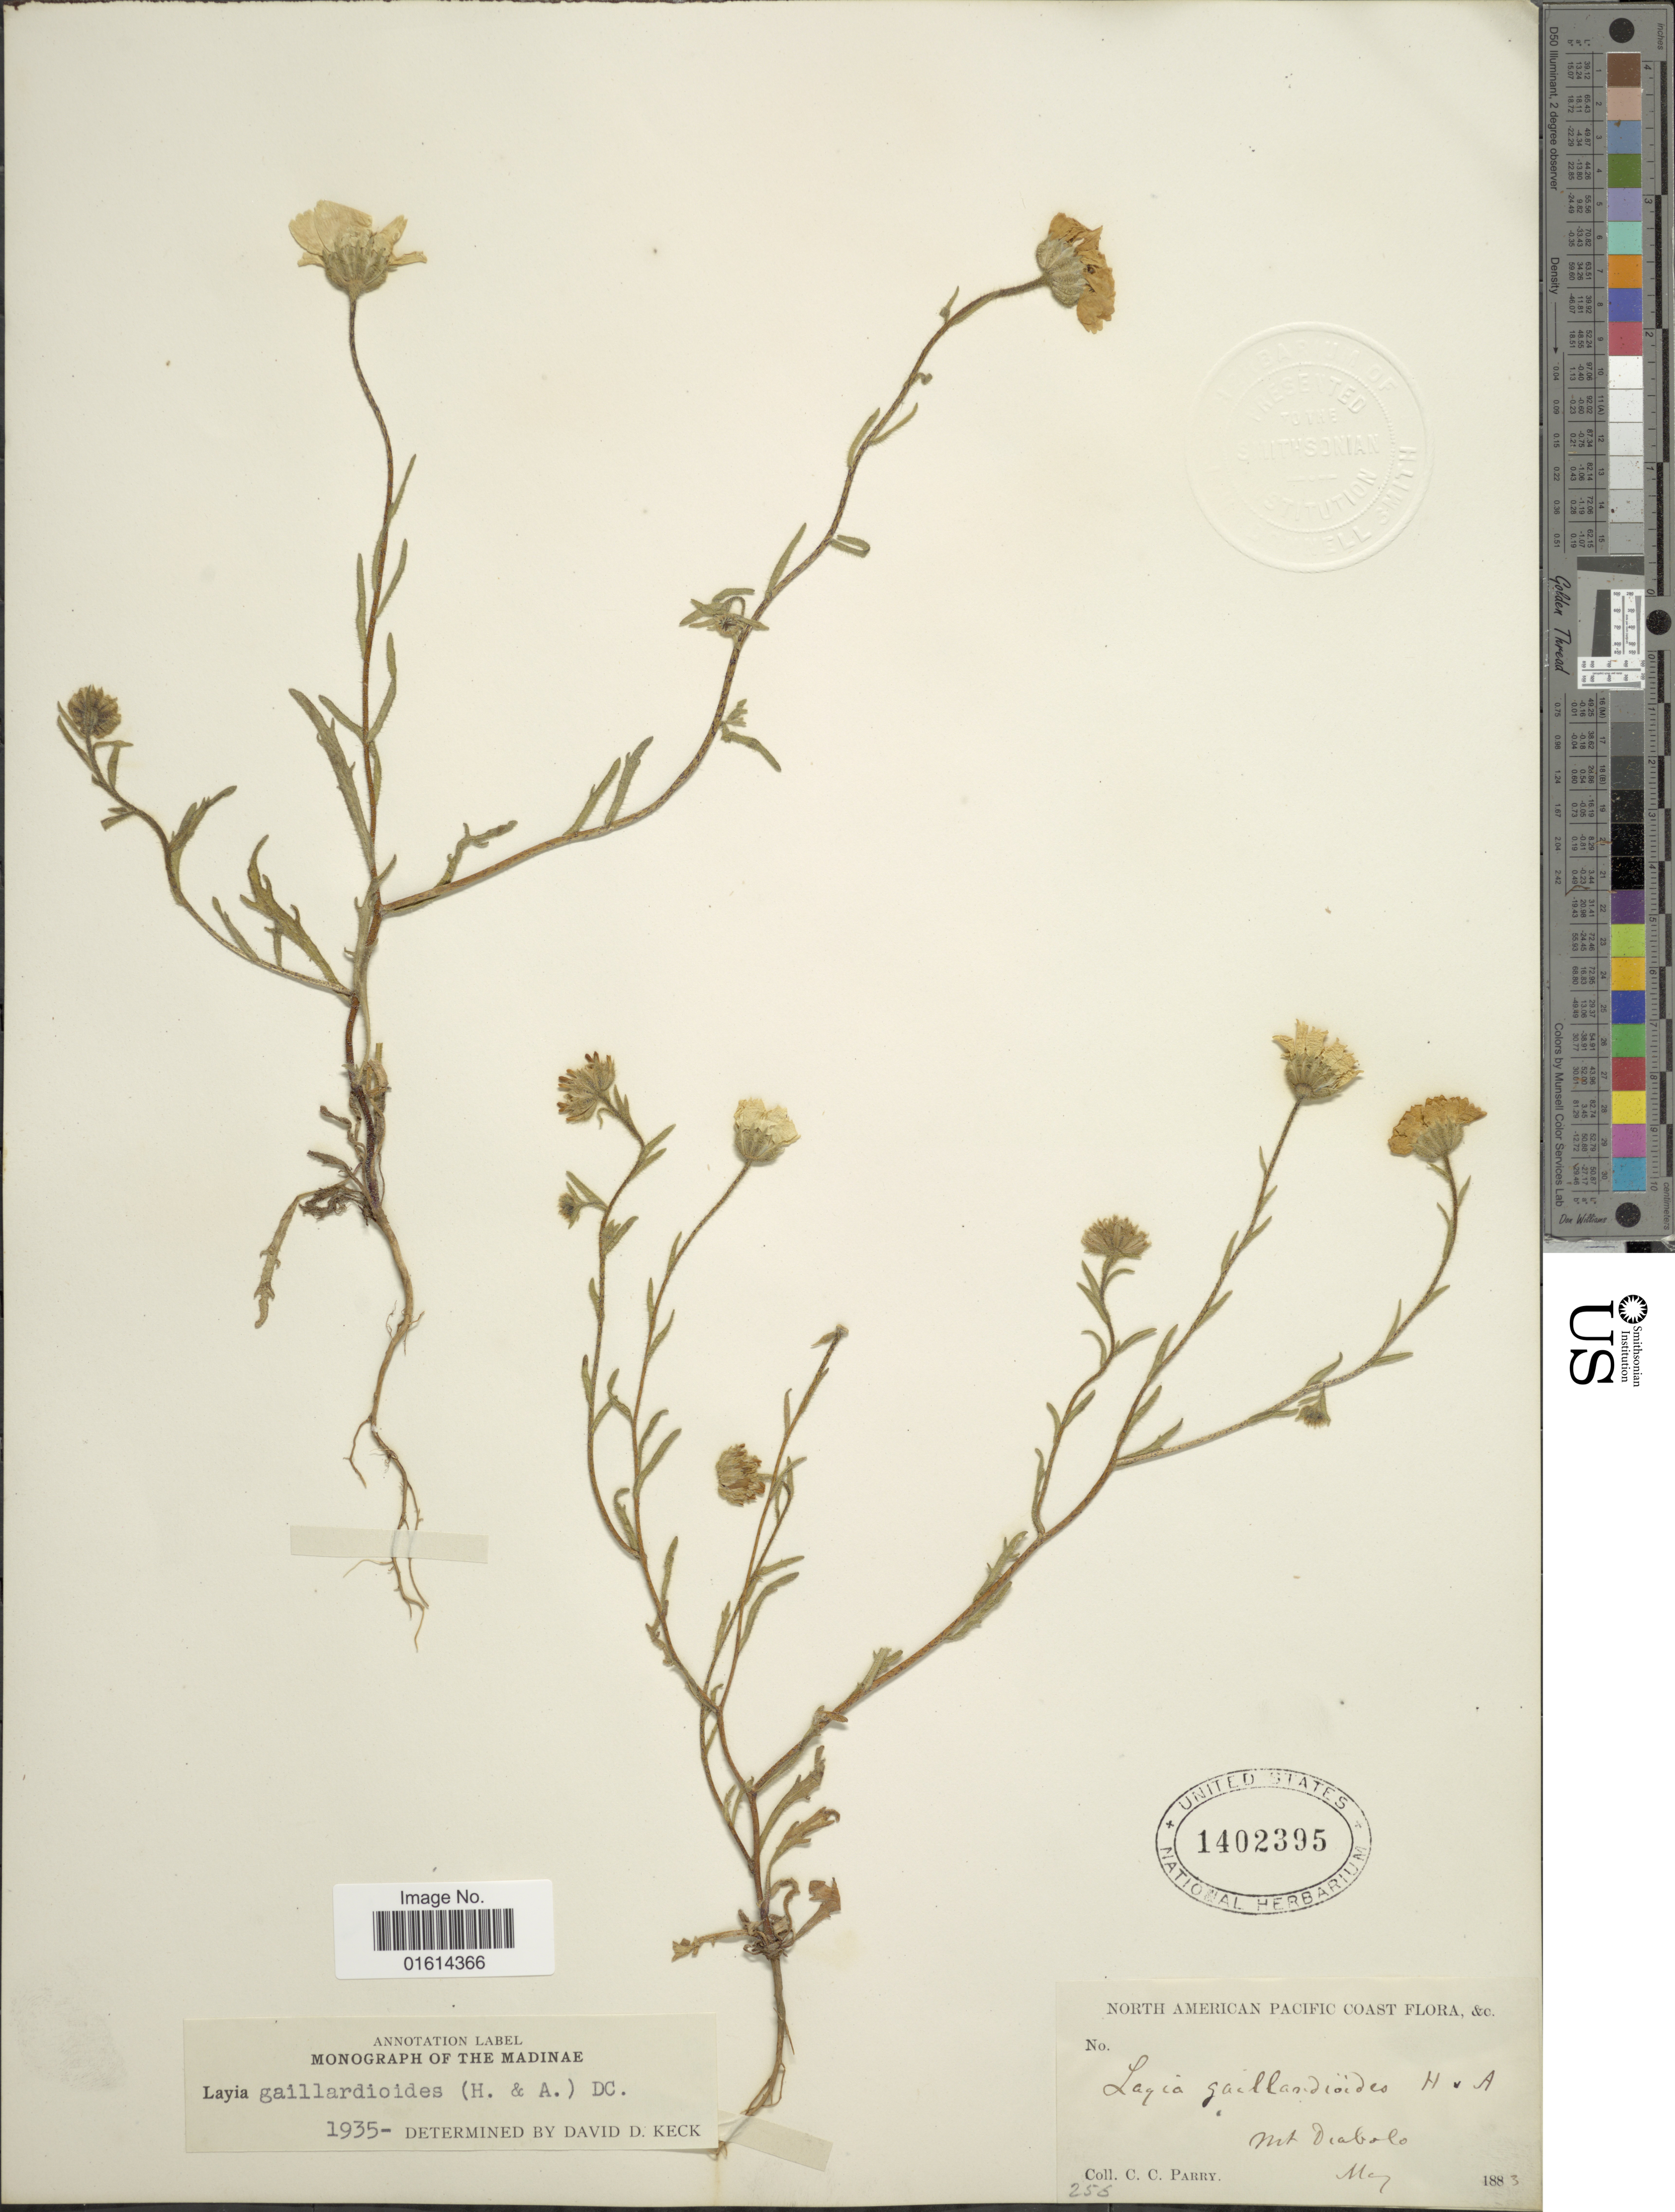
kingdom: Plantae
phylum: Tracheophyta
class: Magnoliopsida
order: Asterales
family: Asteraceae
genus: Layia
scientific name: Layia gaillardioides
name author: (Hook. & Arn.) DC.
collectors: C. C. Parry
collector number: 255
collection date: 1883-05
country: United States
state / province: California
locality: North American Pacific Coast, Mt. Diablo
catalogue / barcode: US 1402395